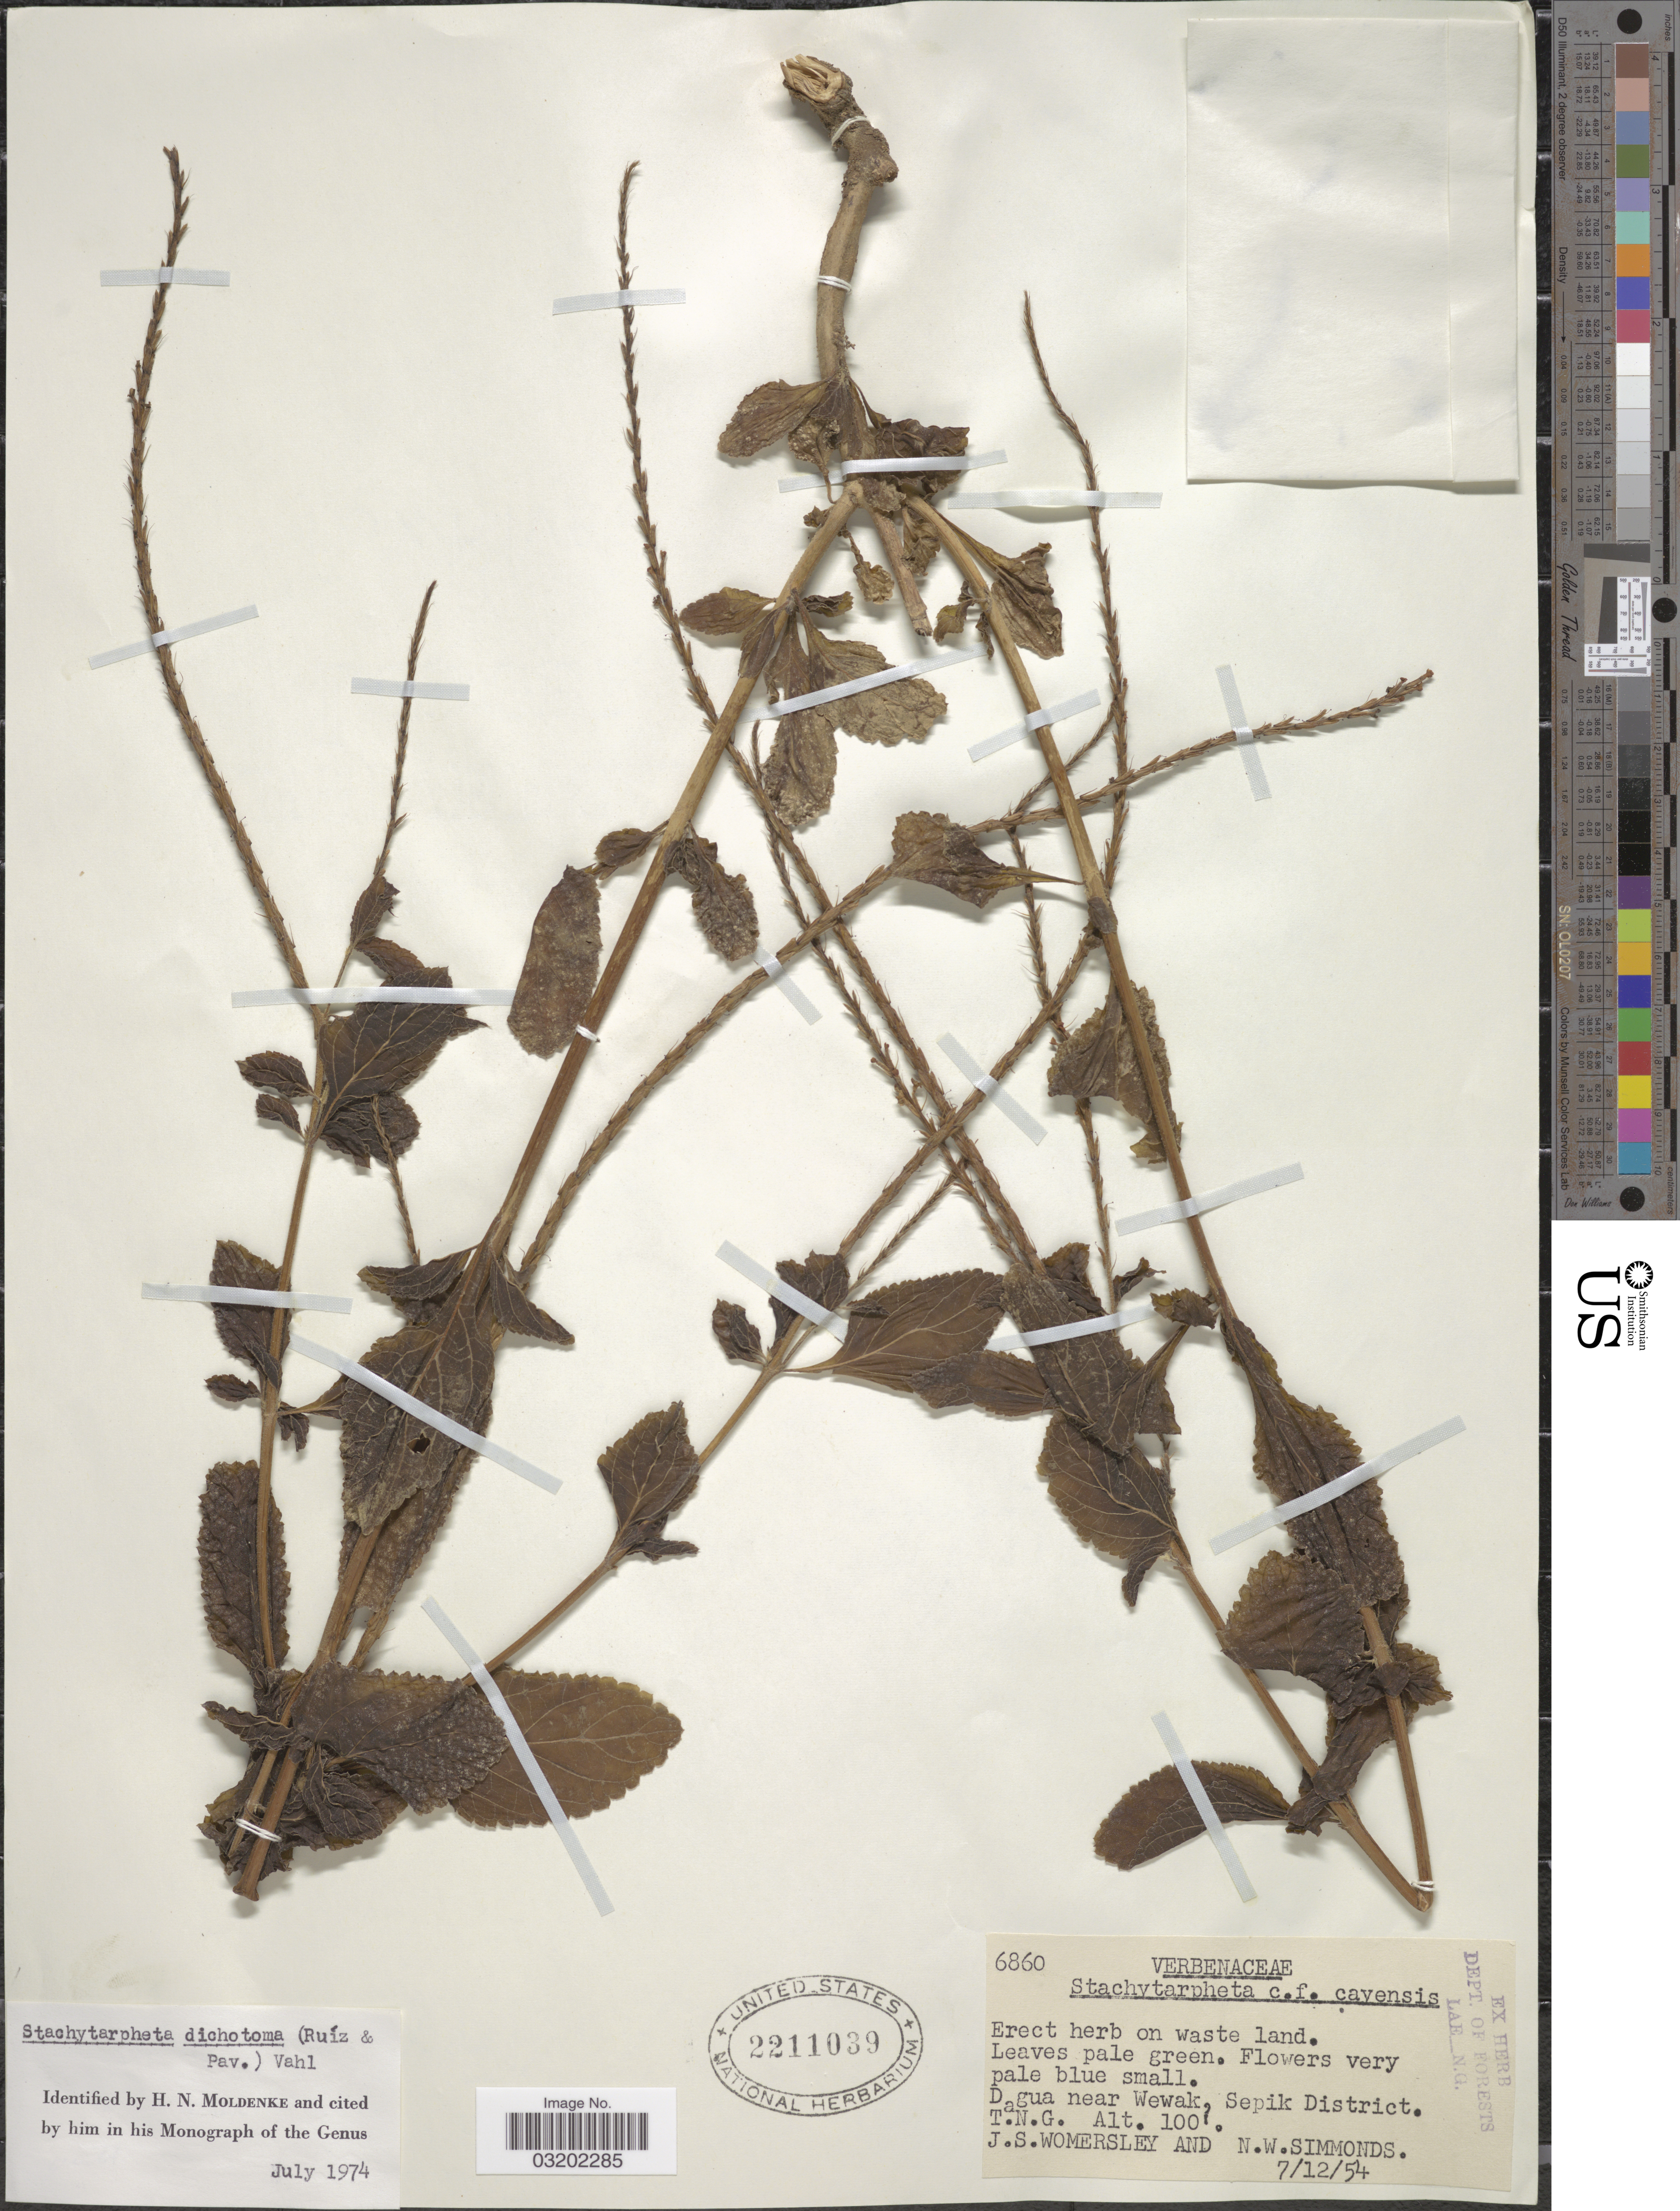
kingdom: Plantae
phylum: Tracheophyta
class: Magnoliopsida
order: Lamiales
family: Verbenaceae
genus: Stachytarpheta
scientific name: Stachytarpheta dichotoma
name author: (Ruiz & Pav.) Vahl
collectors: J. S. Womersley & N. W. Simmonds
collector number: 6860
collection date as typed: Transcribed d/m/y: 7/12/54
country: Papua New Guinea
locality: Dagua near Wewak, Sepik District, T.N.G.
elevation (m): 30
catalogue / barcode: US 2211039